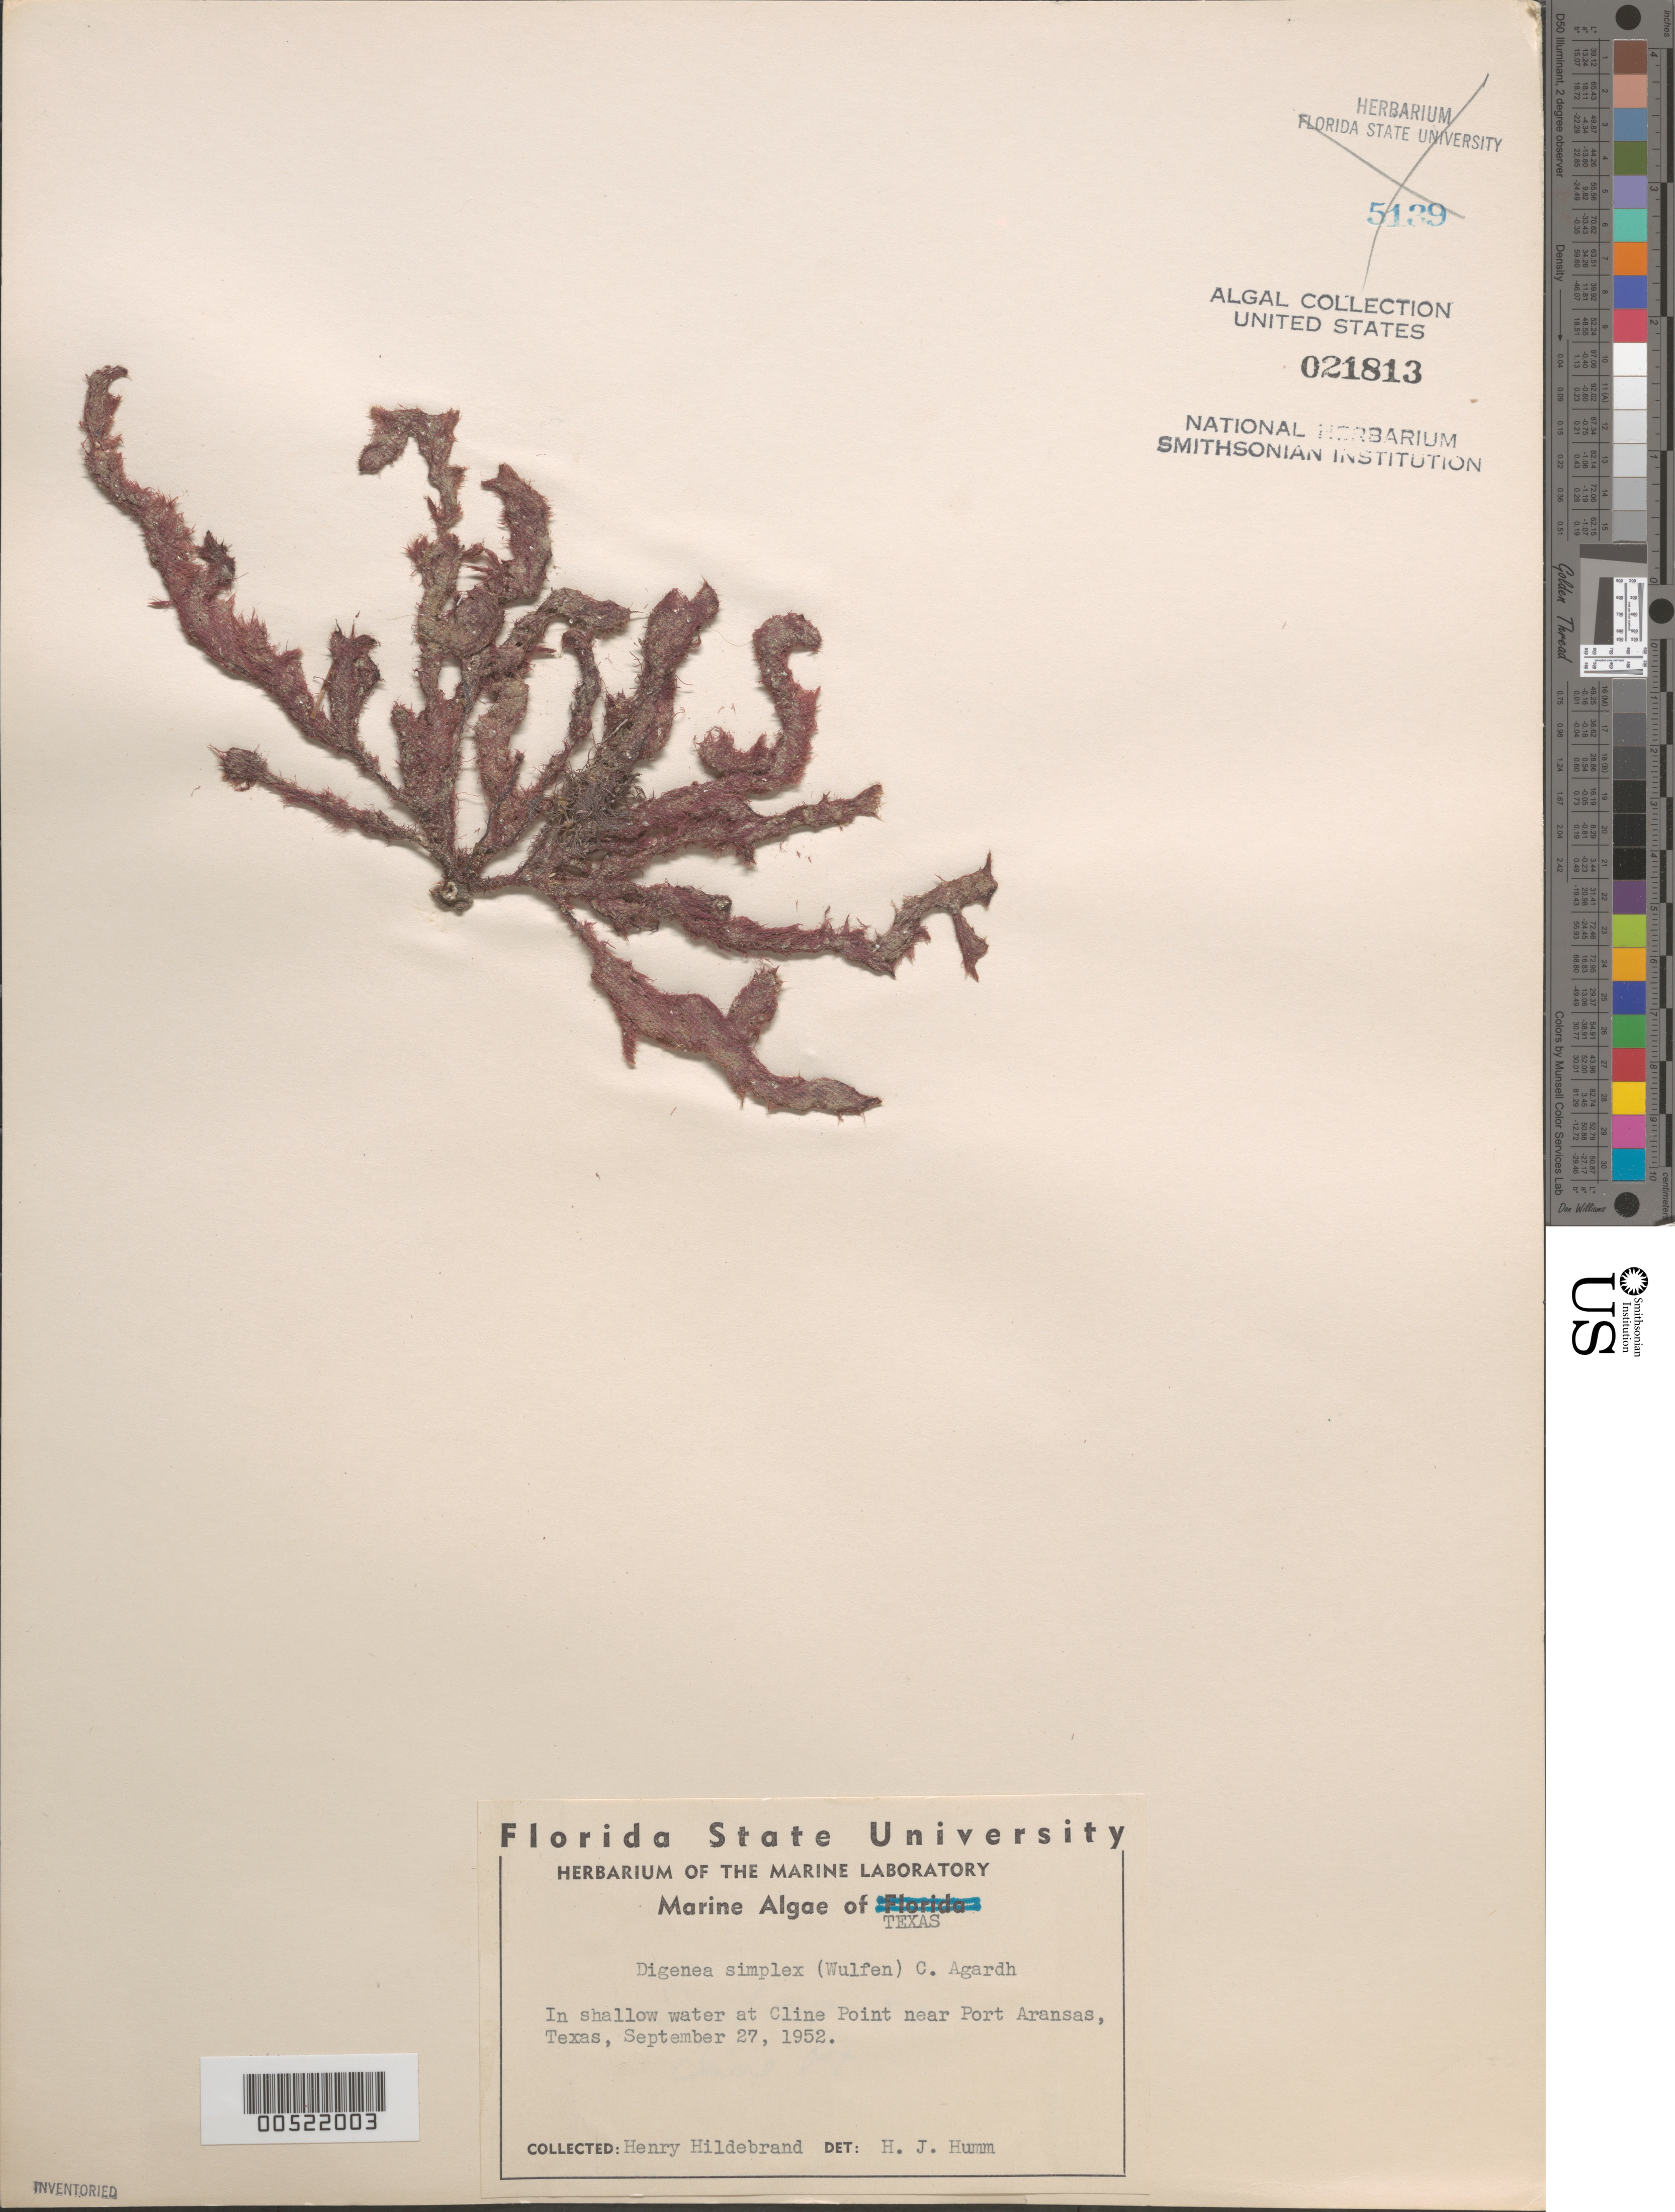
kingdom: Plantae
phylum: Rhodophyta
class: Florideophyceae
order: Ceramiales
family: Rhodomelaceae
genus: Digenea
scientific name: Digenea simplex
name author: (Wulfen) C. Agardh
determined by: Humm, Harold J.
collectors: H. Hildebrand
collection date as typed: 27 Sep 1952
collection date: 1952-09-27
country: United States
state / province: Texas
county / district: Nueces County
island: Mustang Island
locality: Cline Point near Port Aransas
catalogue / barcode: US 21813